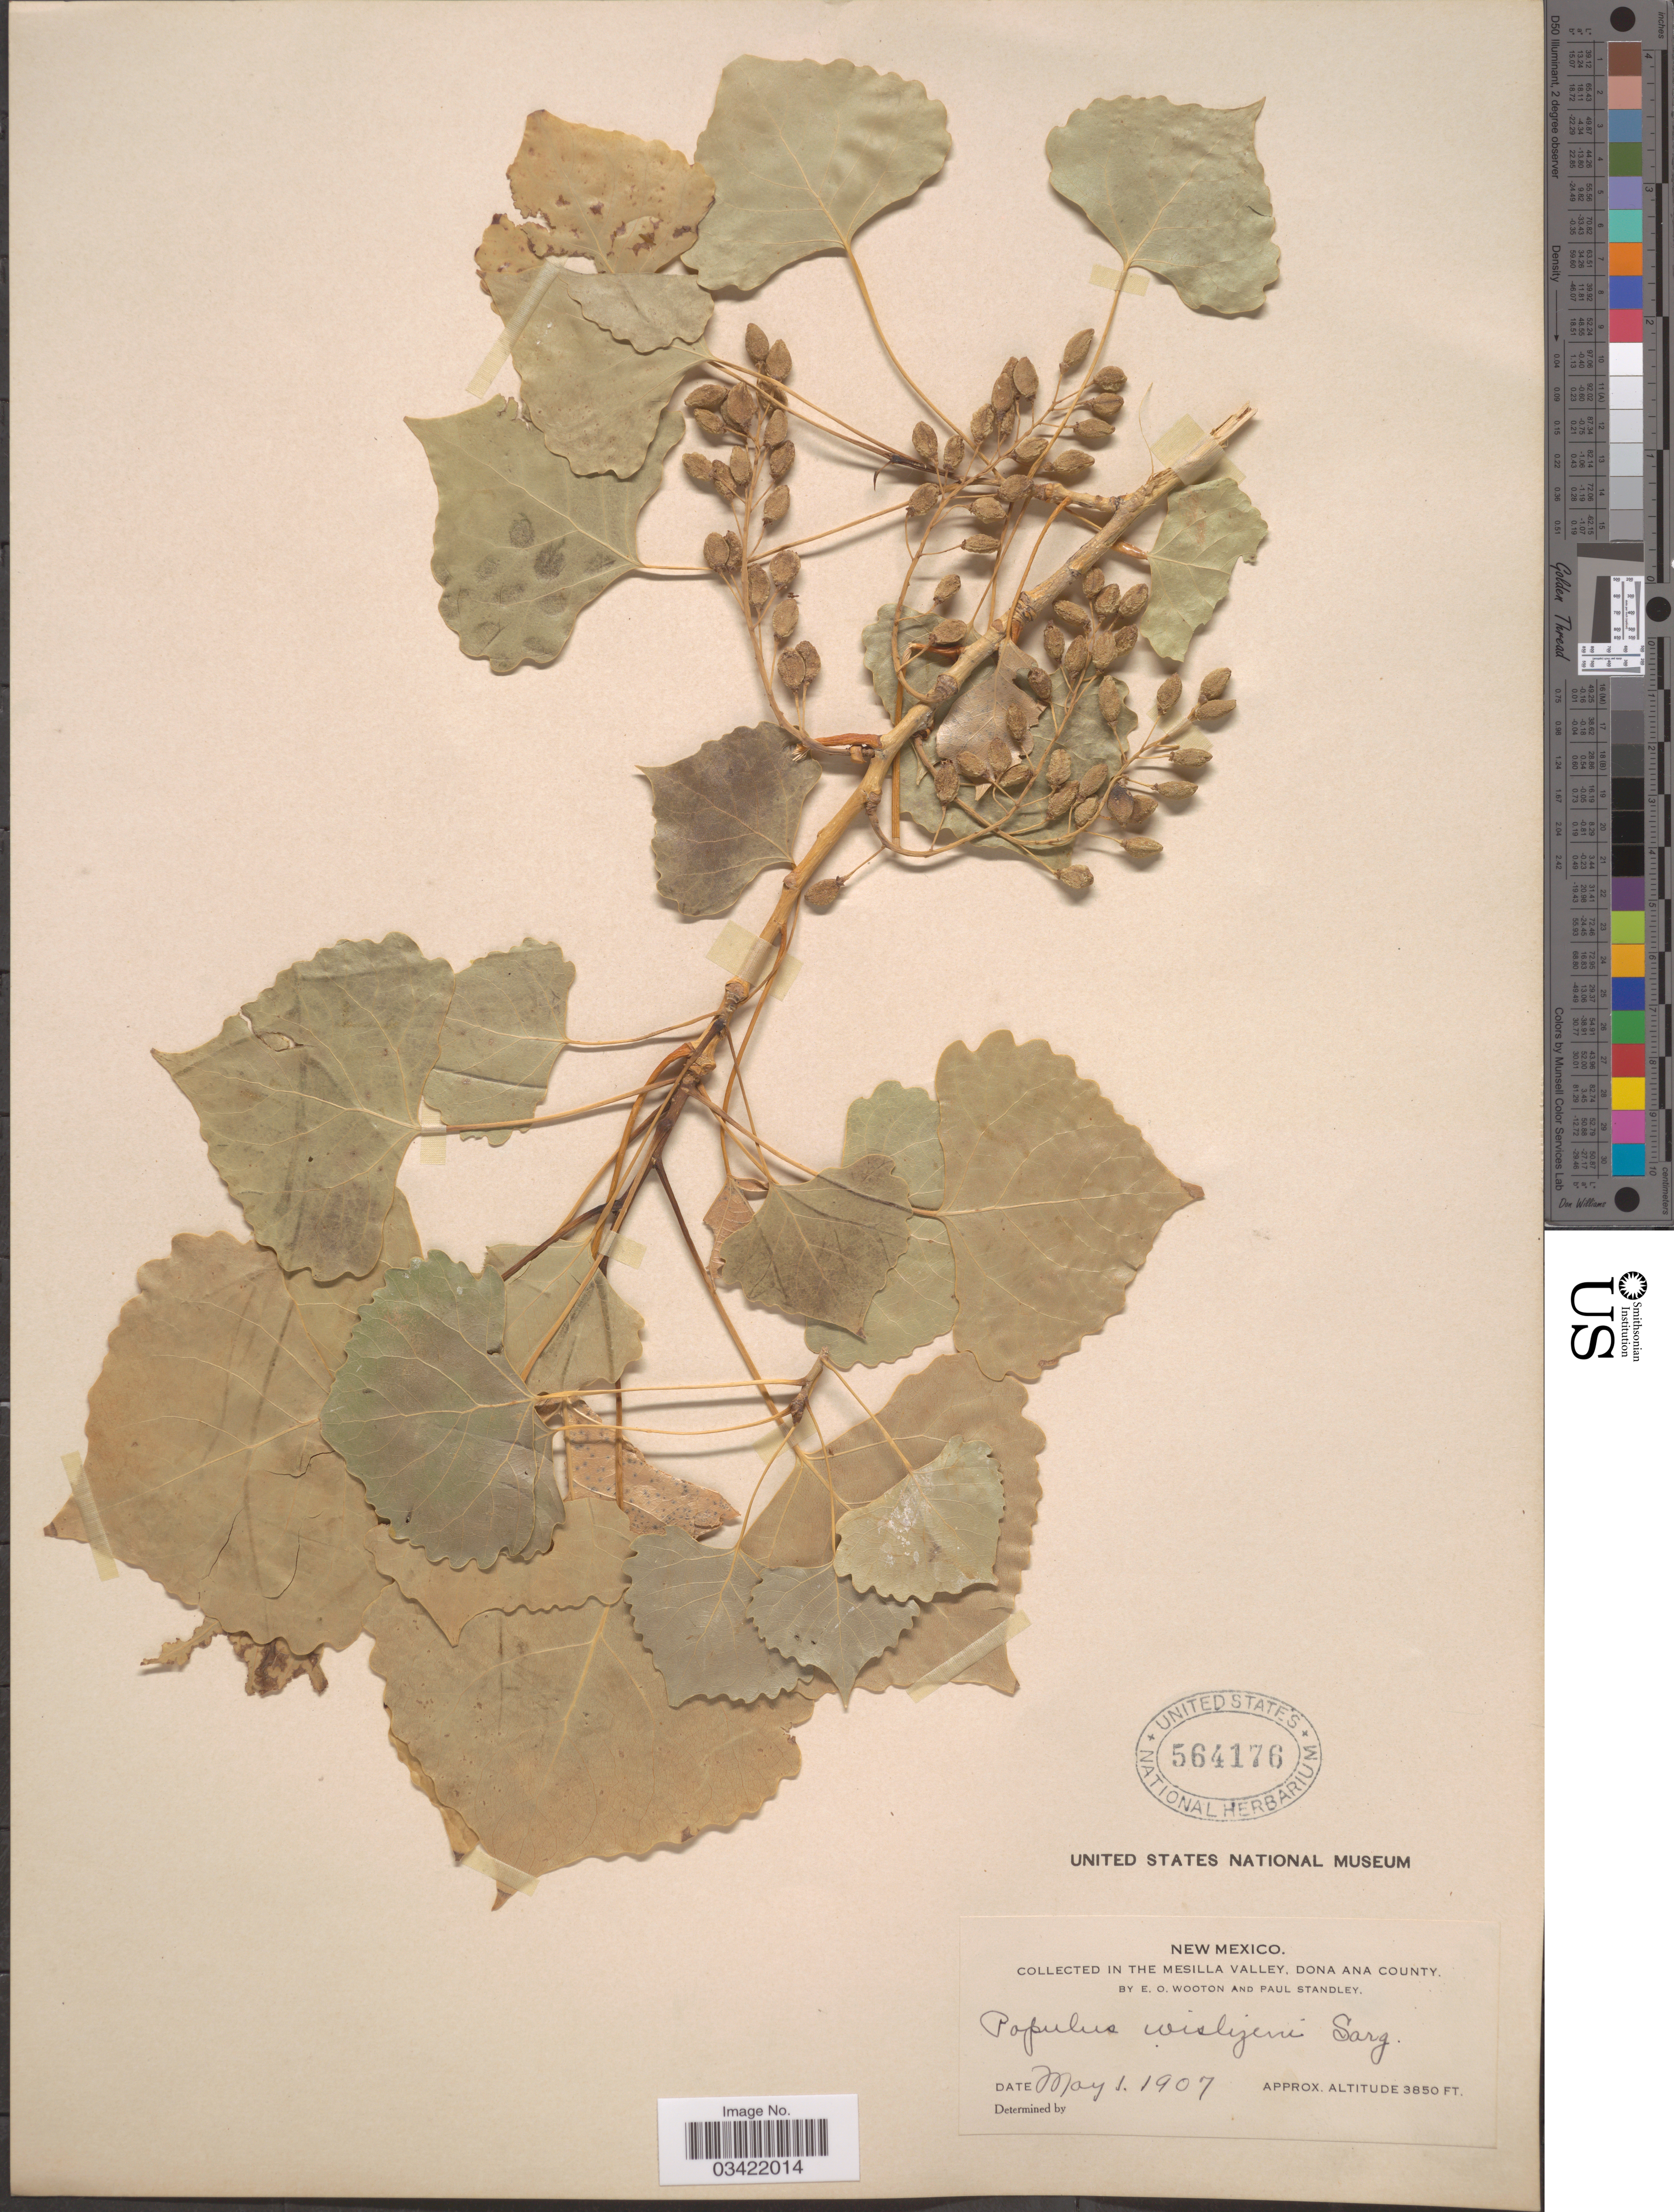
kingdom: Plantae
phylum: Tracheophyta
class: Magnoliopsida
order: Malpighiales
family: Salicaceae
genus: Populus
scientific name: Populus deltoides subsp. wislizeni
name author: (S. Watson) Eckenw.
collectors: E. O. Wooton & P. C. Standley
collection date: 1907-05-01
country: United States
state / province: New Mexico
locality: In the Mesilla Valley, Dona Ana County.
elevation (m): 1173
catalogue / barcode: US 564176